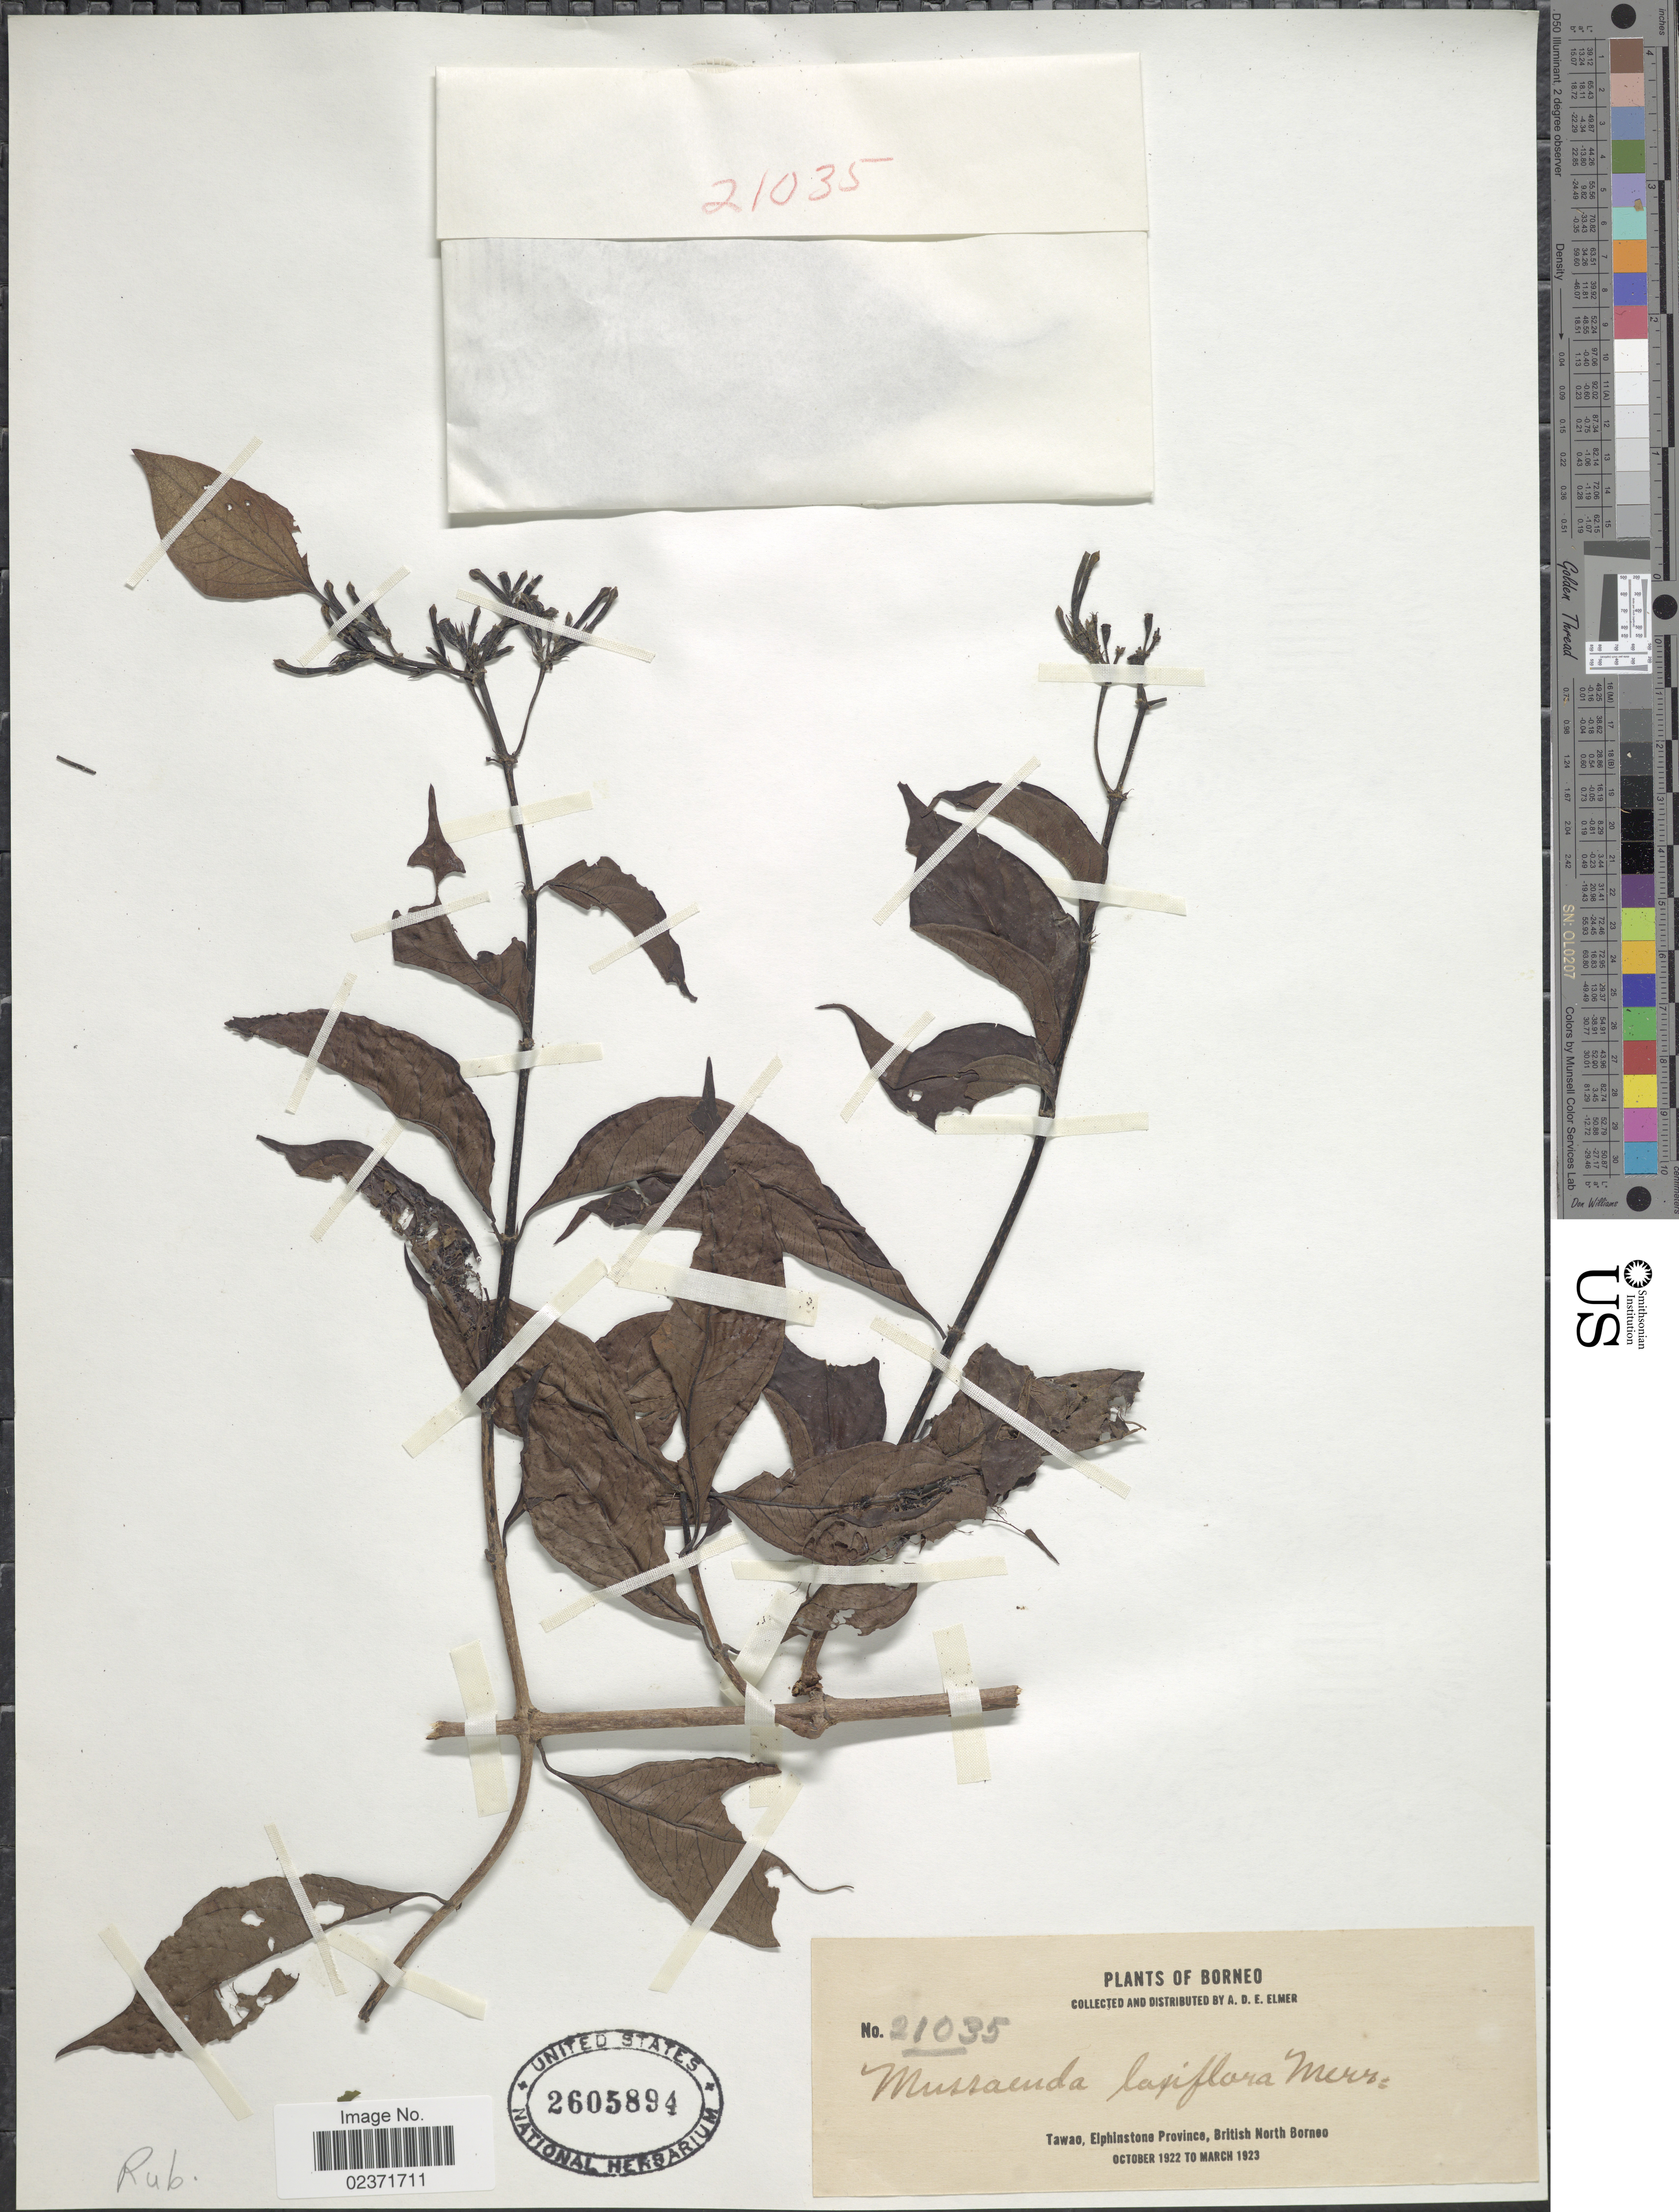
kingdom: Plantae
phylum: Tracheophyta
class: Magnoliopsida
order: Gentianales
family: Rubiaceae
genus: Mussaenda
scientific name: Mussaenda laxiflora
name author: Hutch. in Sarg.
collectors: A. D. E. Elmer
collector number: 21035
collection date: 1922-10/1923-03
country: Malaysia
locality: Borneo. Tawao, Elphinstone Province, British North Borneo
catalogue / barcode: US 2605894